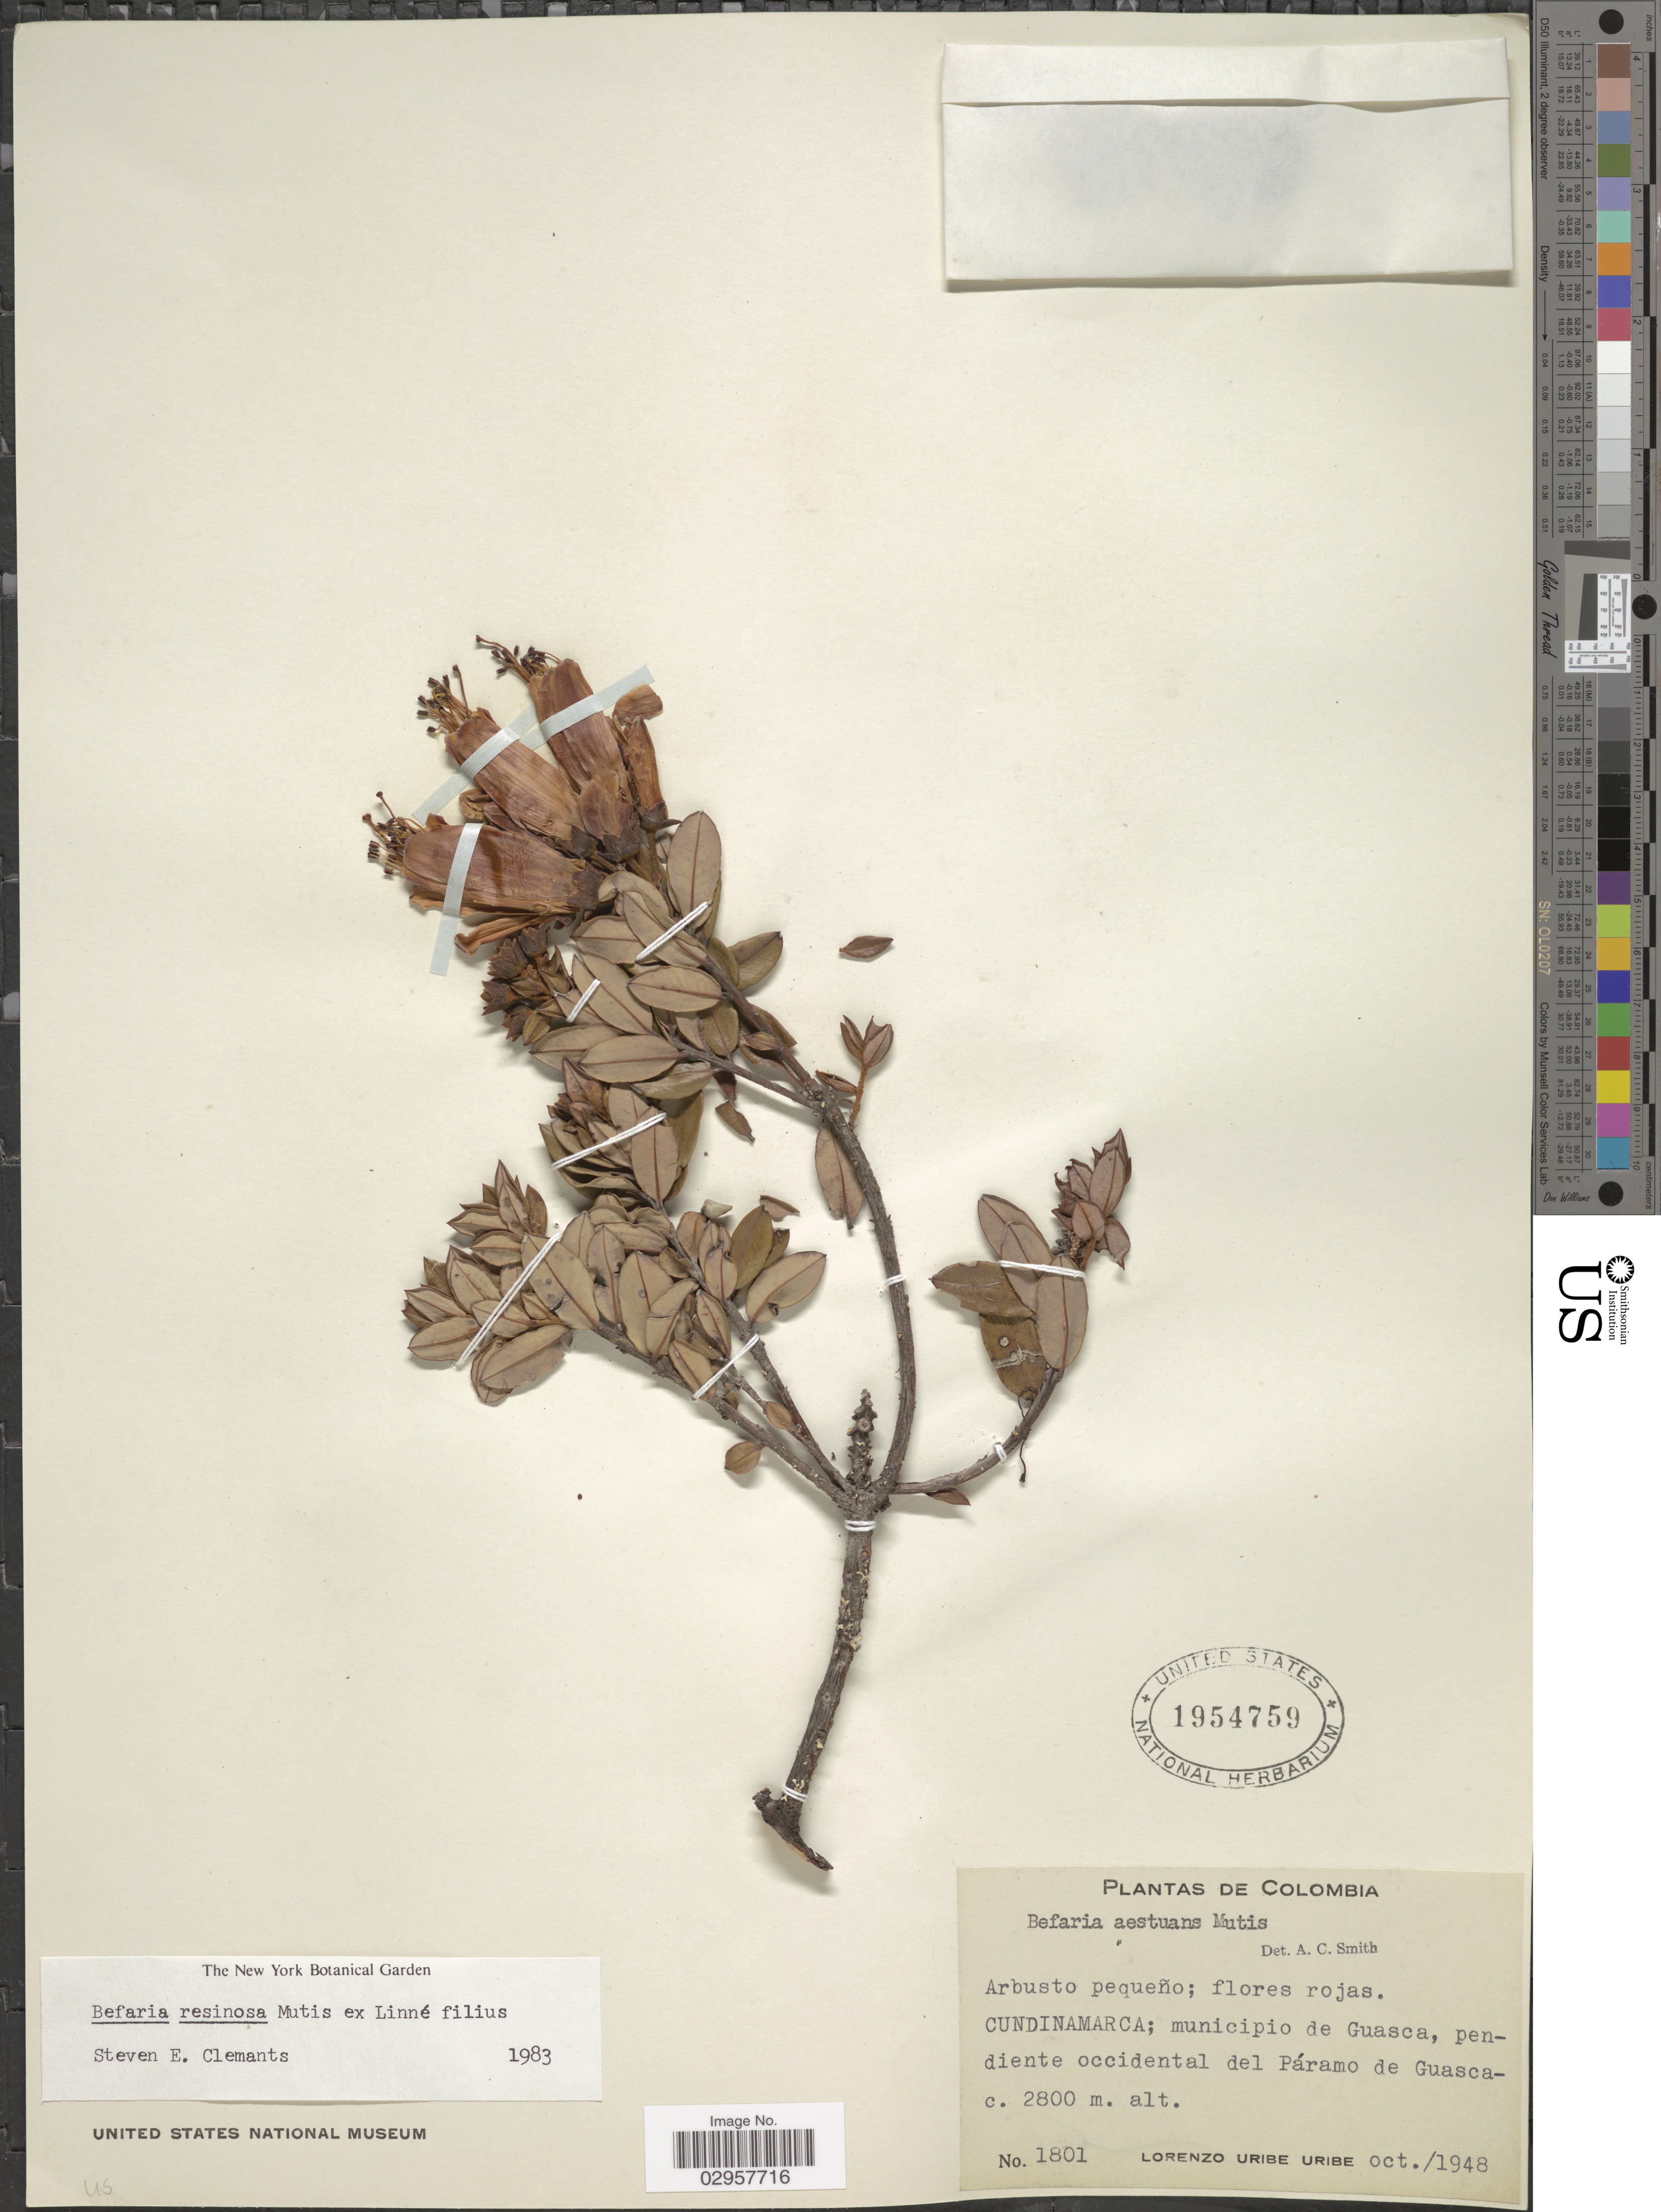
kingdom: Plantae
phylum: Tracheophyta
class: Magnoliopsida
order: Ericales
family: Ericaceae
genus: Befaria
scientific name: Befaria resinosa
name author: Mutis ex L. f.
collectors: L. Uribe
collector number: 1801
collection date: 1948-10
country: Colombia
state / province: Cundinamarca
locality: Municipio de Guasca, pemdiente occidental del Páramo de Guasca.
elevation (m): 2800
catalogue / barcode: US 1954759